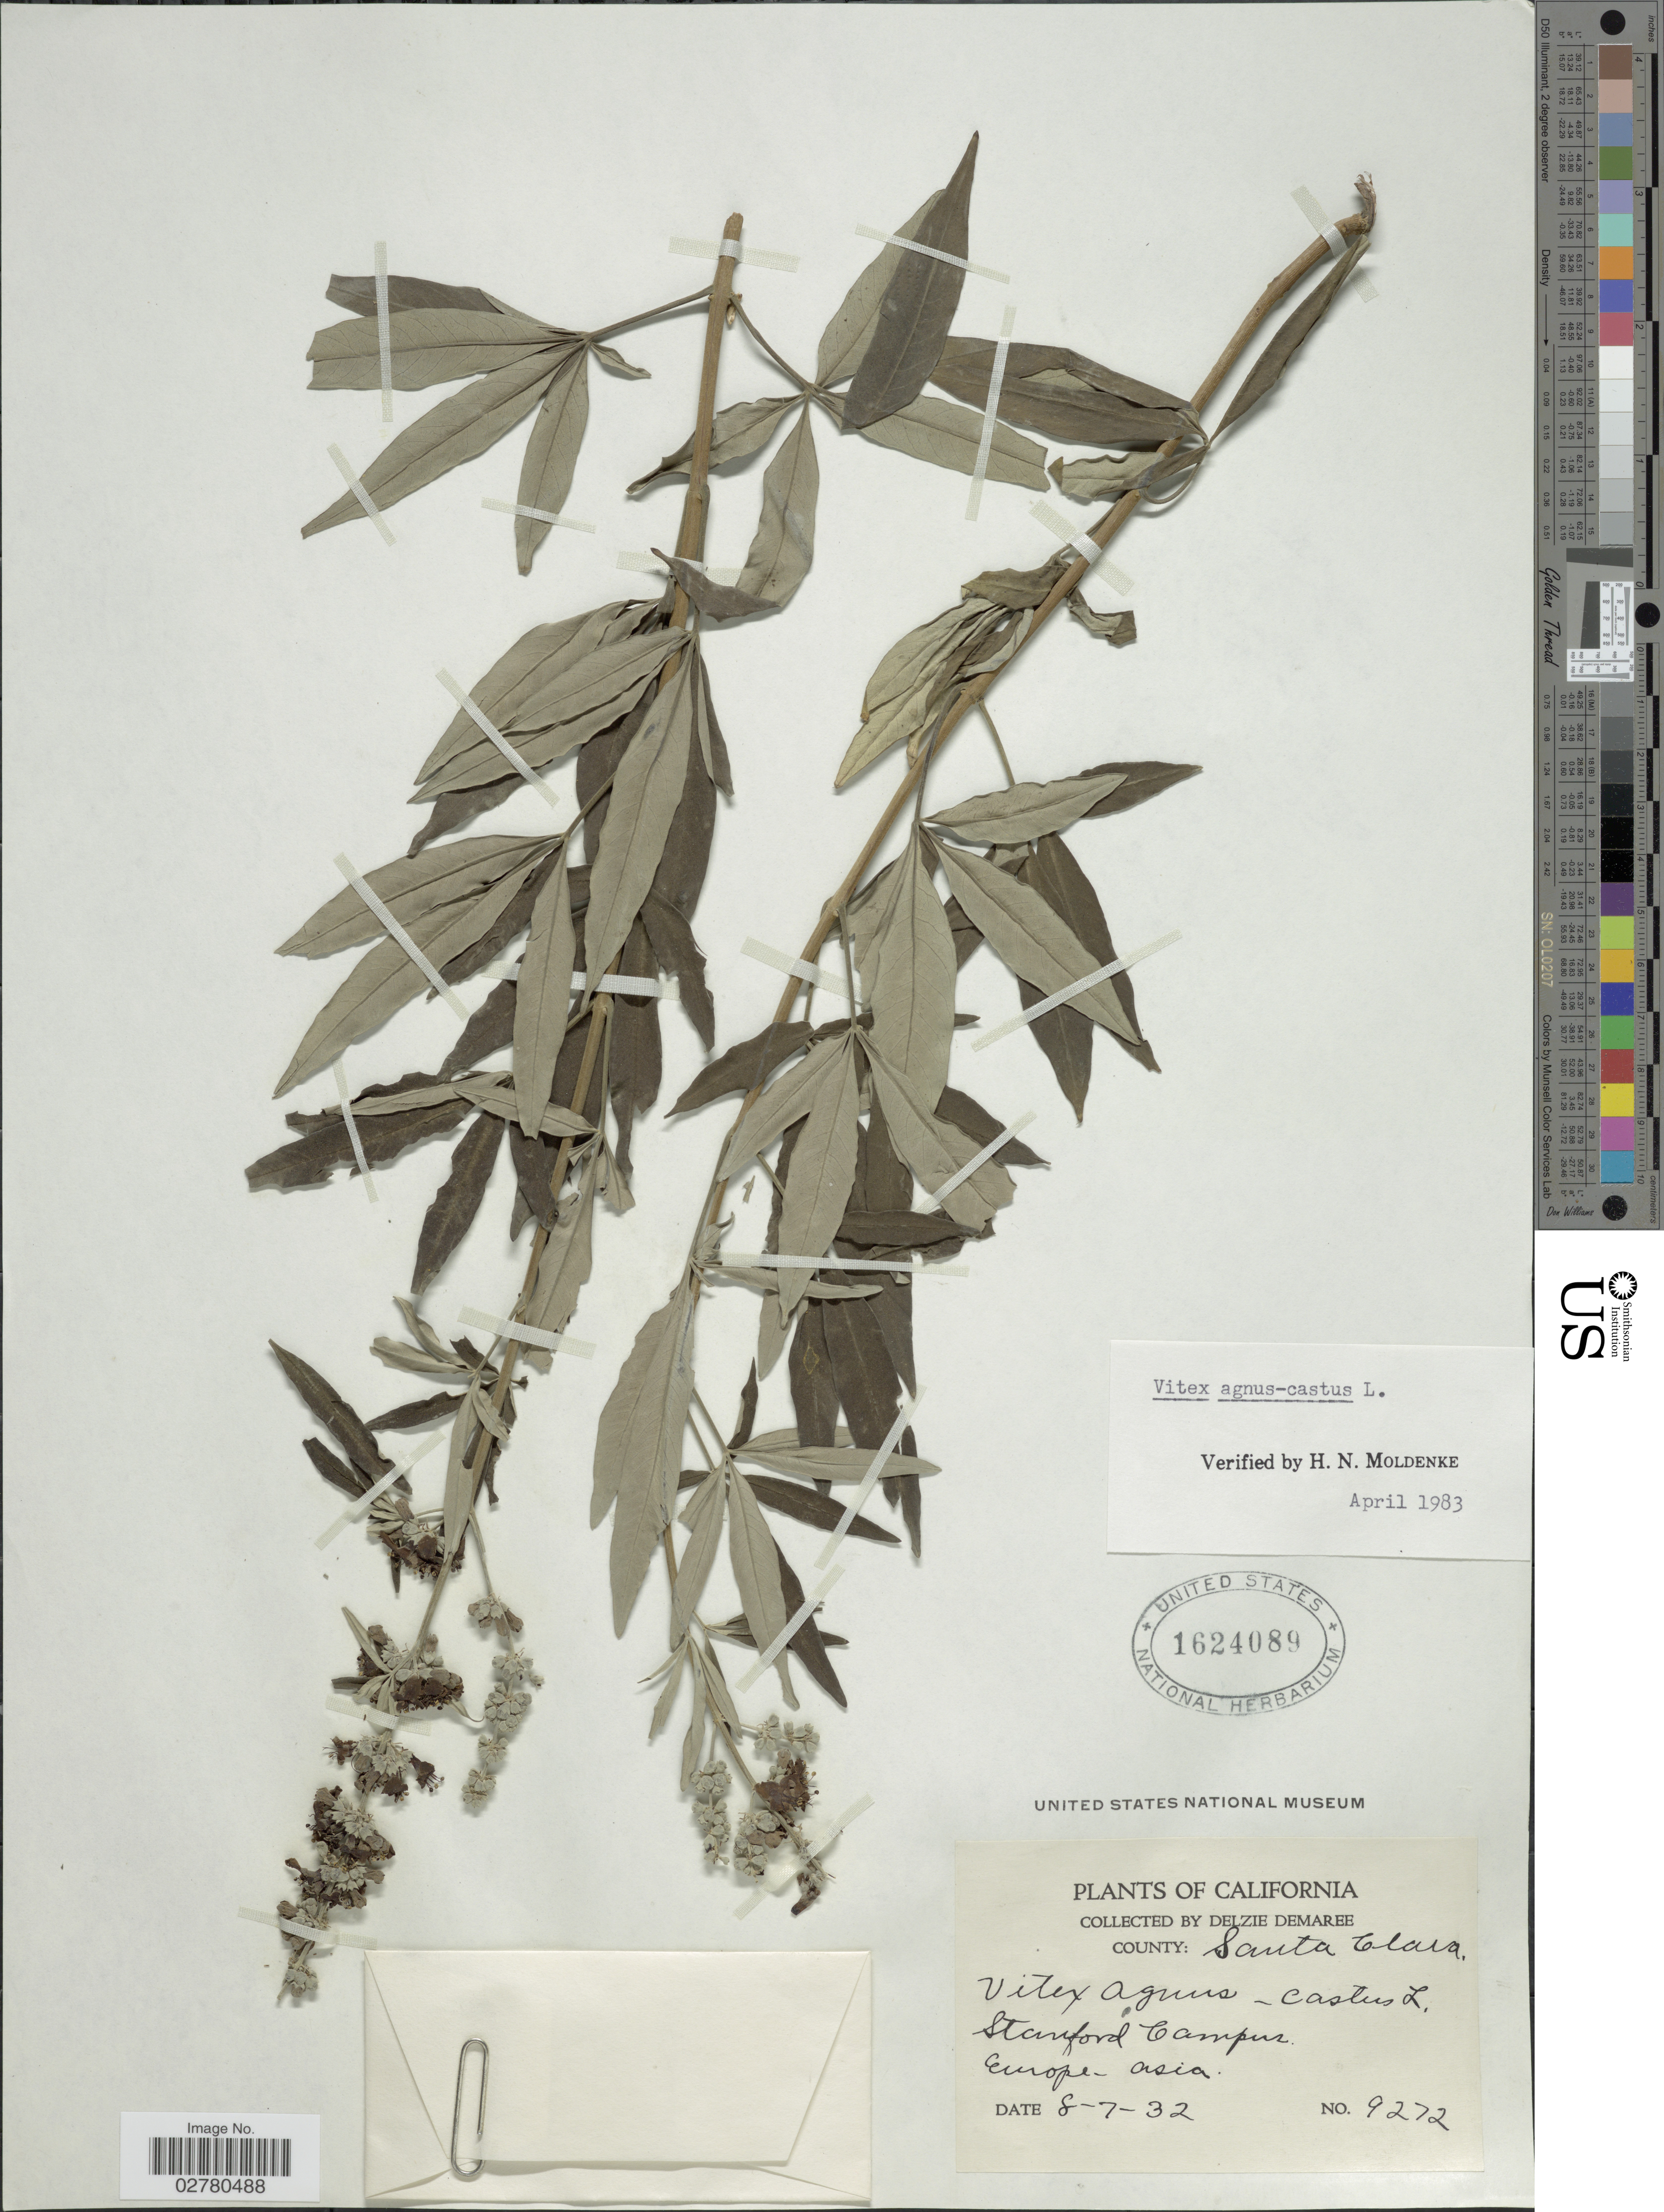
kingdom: Plantae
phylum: Tracheophyta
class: Magnoliopsida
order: Lamiales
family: Lamiaceae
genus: Vitex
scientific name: Vitex agnus-castus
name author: L.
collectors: D. Demaree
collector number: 9272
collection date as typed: Transcribed d/m/y: 7/8/32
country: United States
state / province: California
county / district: Santa Clara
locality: County Santa Clara, Stanford Campus, Europe-Asia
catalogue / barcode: US 1624089